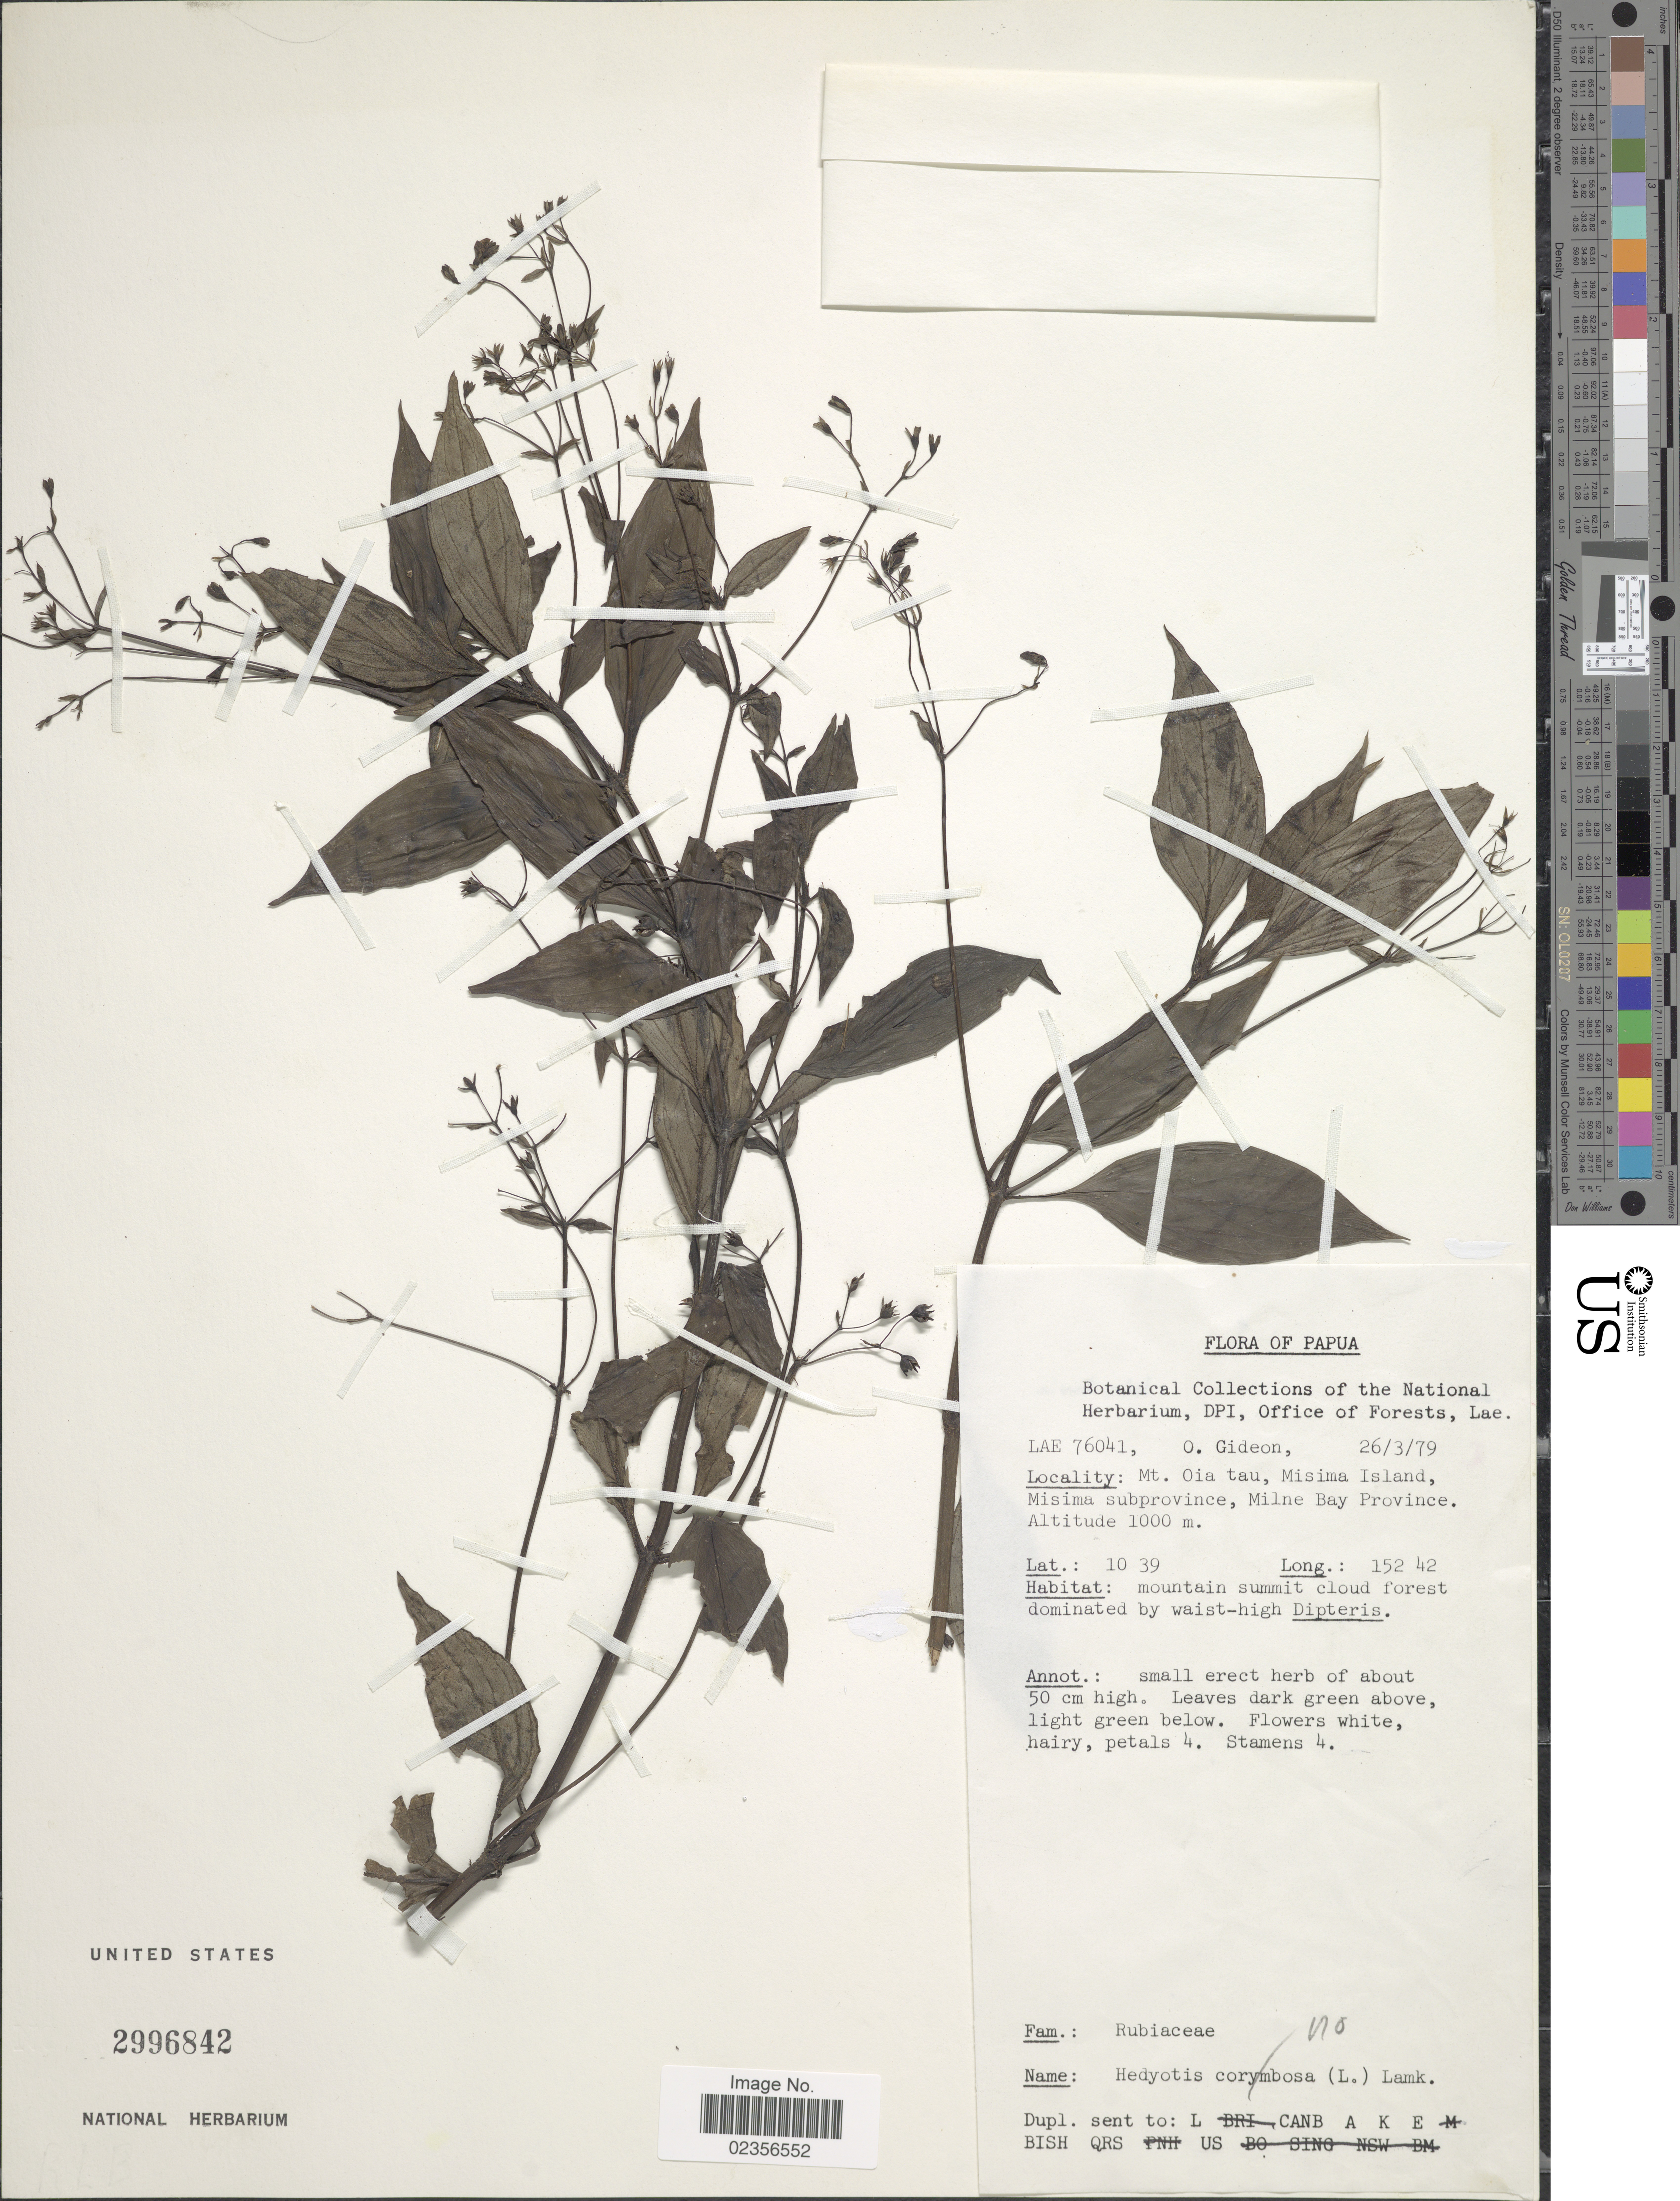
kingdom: Plantae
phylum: Tracheophyta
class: Magnoliopsida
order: Gentianales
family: Rubiaceae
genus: Hedyotis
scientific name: Hedyotis sp.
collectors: O. Gideon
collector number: LAE 76041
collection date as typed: Transcribed d/m/y: 26/3/79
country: Papua New Guinea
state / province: Milne Bay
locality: Papua. Mt. Oia tau, Misima Island, Misima Subprovince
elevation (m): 1000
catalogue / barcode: US 2996842